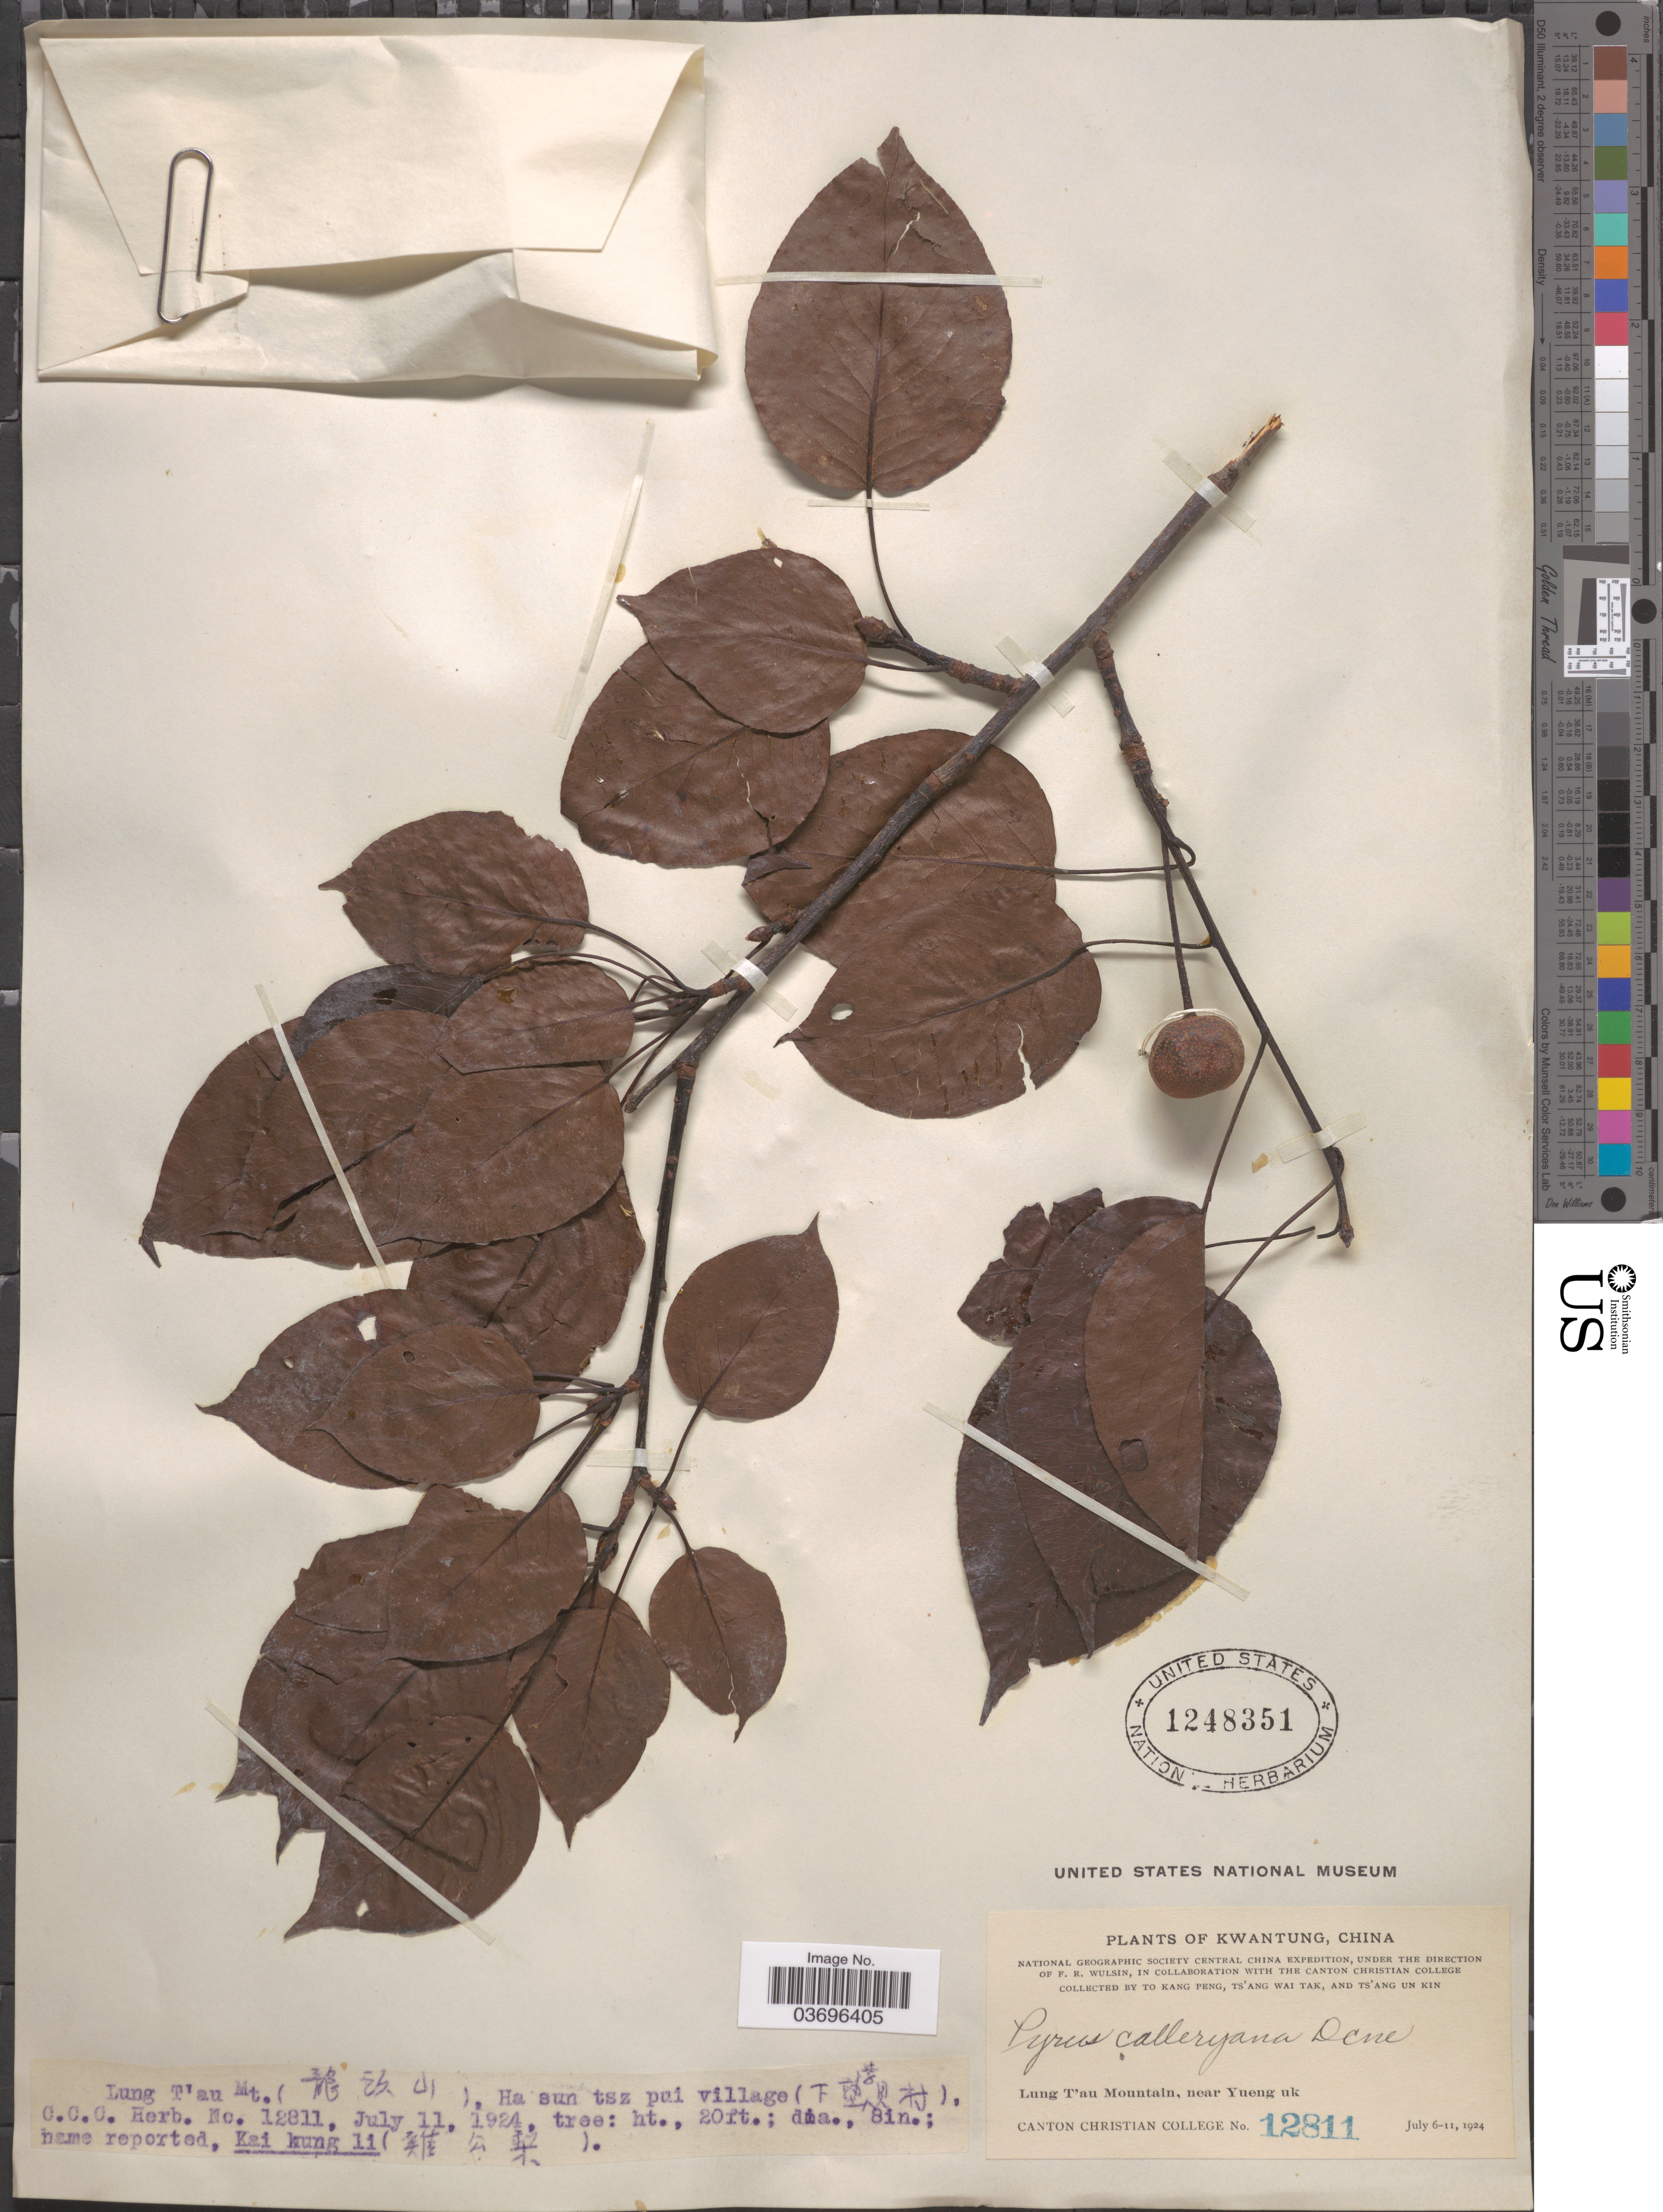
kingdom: Plantae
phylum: Tracheophyta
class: Magnoliopsida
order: Rosales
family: Rosaceae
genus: Pyrus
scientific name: Pyrus calleryana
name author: Decne.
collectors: Canton Christian College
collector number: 12811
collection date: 1924-07-11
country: China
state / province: Guangdong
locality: Kwantung. Lung T'au Mountain (X), near Yueng uk. Ha sun tsz pui village (X).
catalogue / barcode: US 1248351